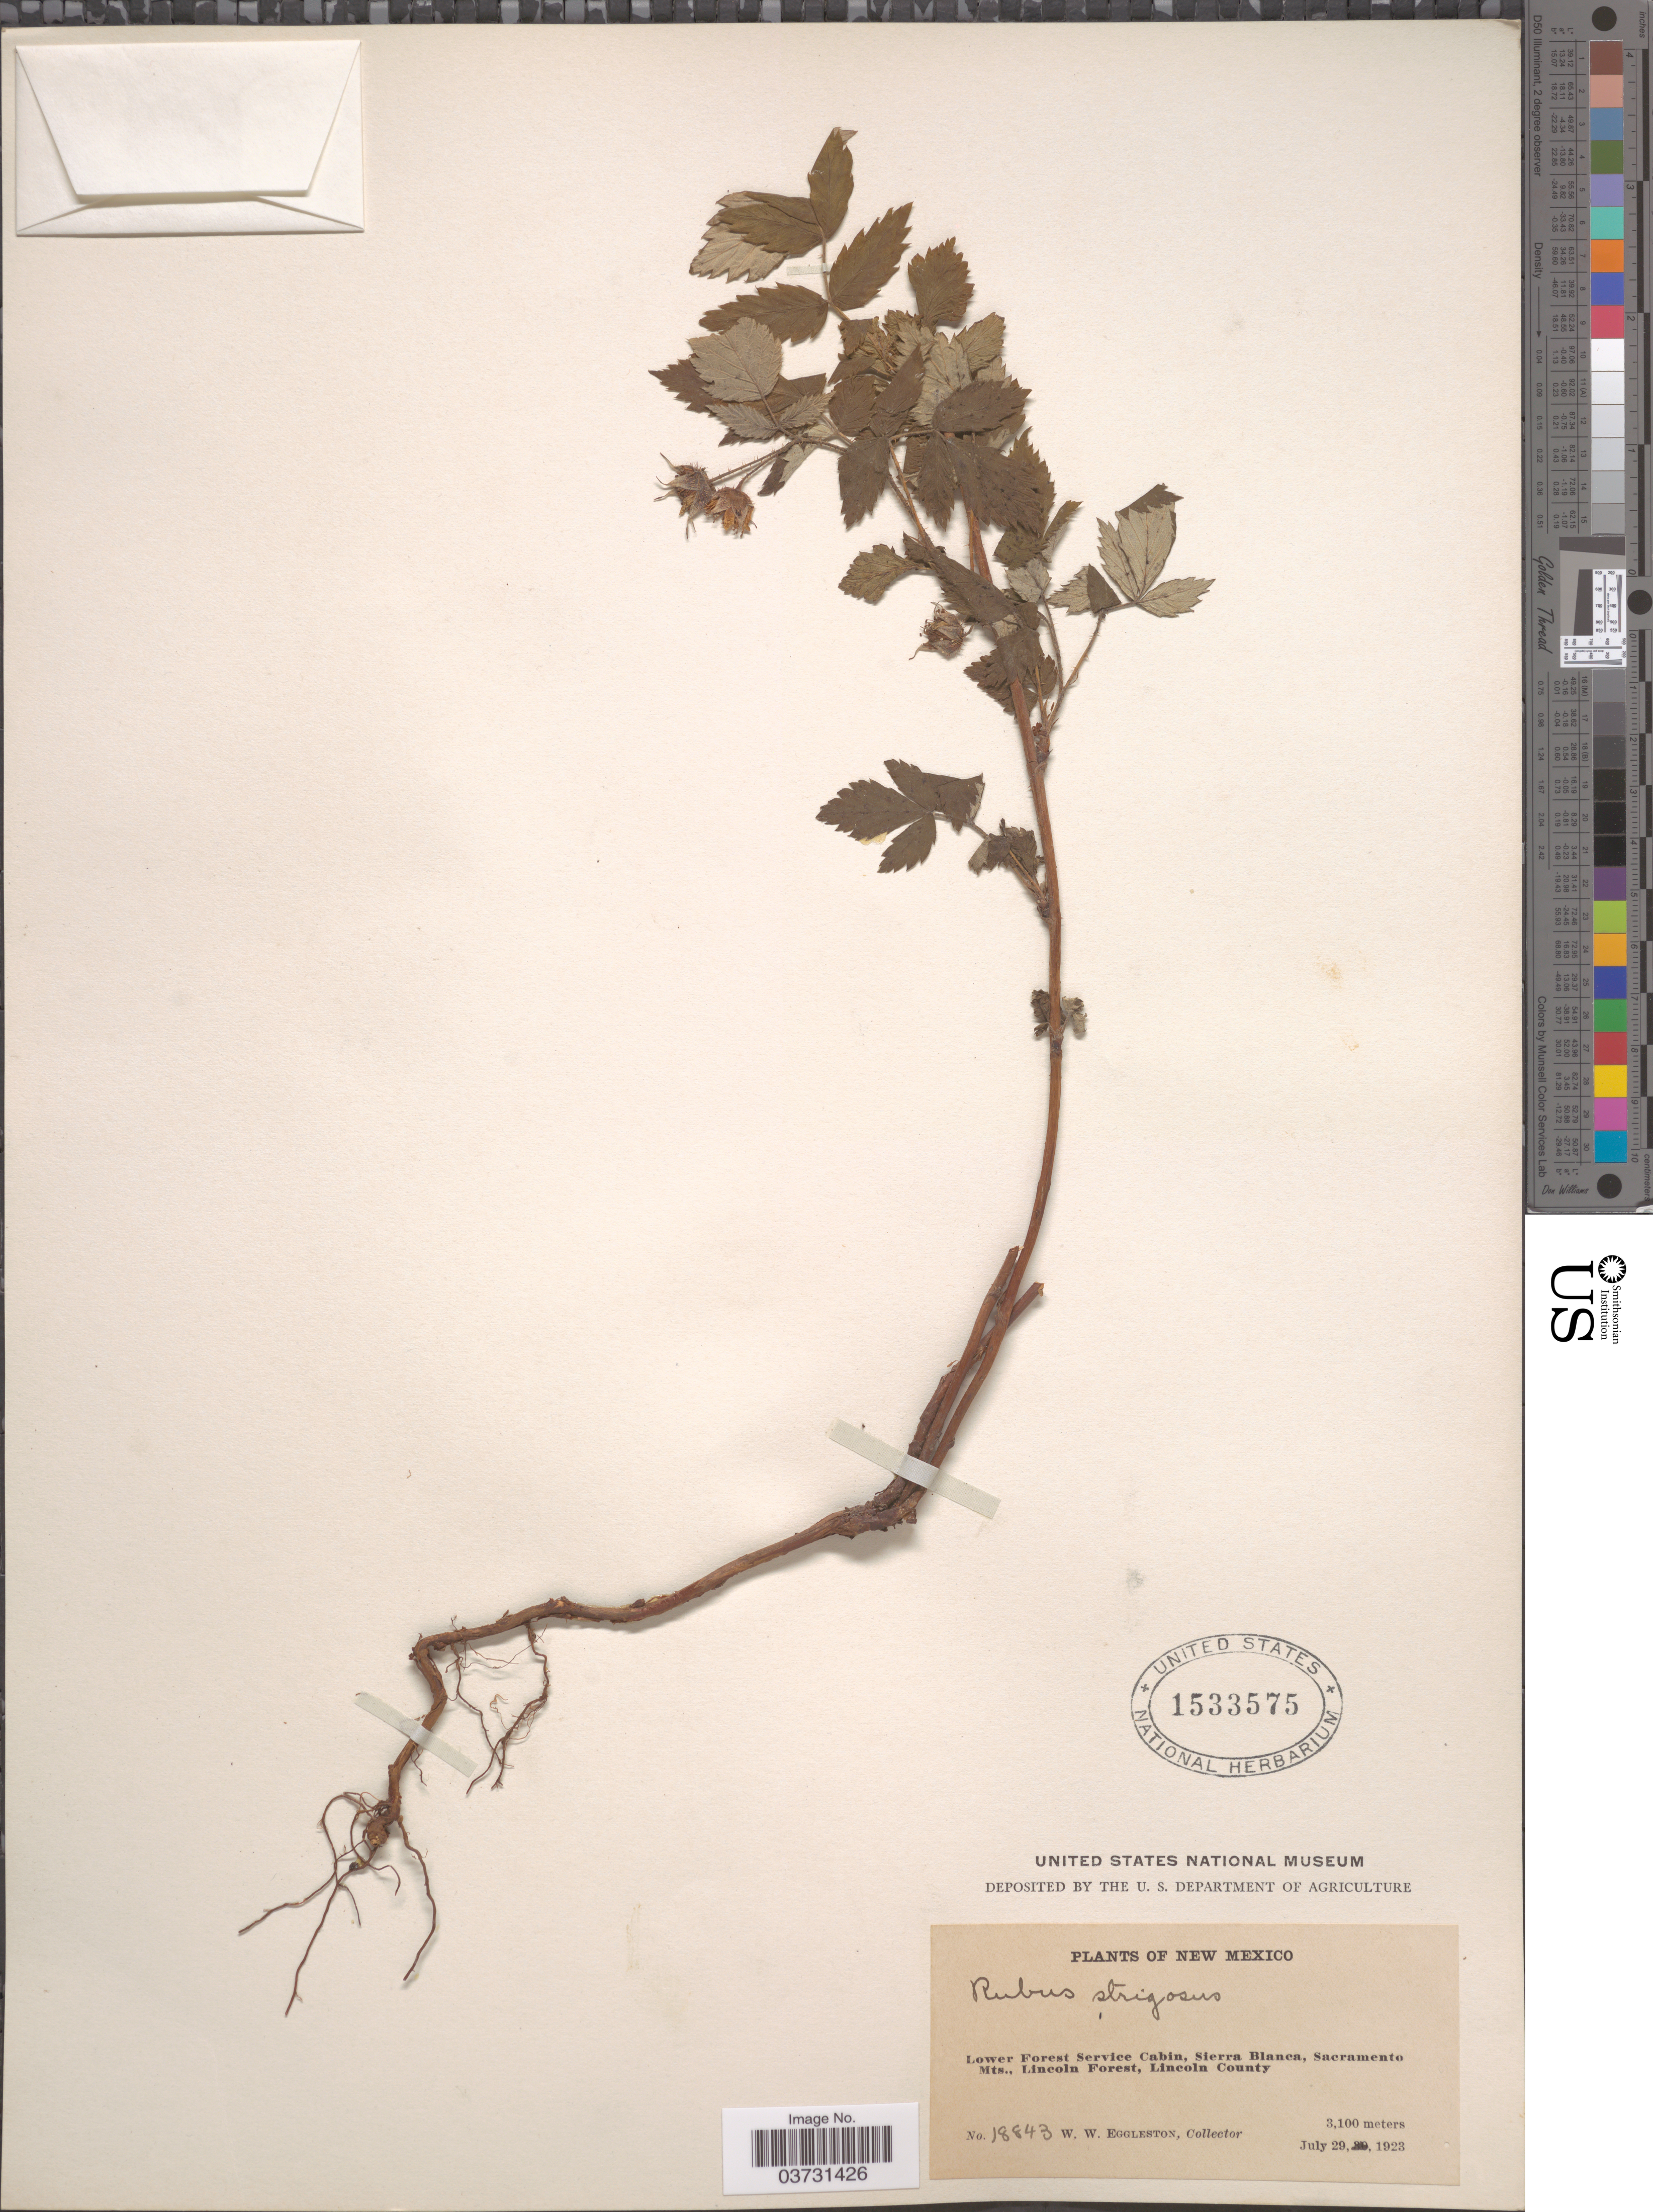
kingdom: Plantae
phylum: Tracheophyta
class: Magnoliopsida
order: Rosales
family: Rosaceae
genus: Rubus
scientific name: Rubus strigosus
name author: Michx.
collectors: W. W. Eggleston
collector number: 18843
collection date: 1923-07-29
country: United States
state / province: New Mexico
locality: Lower Forest Service Cabin, Sierra Blanca, Sacramento Mts., Lincoln Forest, Lincoln County.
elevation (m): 3100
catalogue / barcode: US 1533575